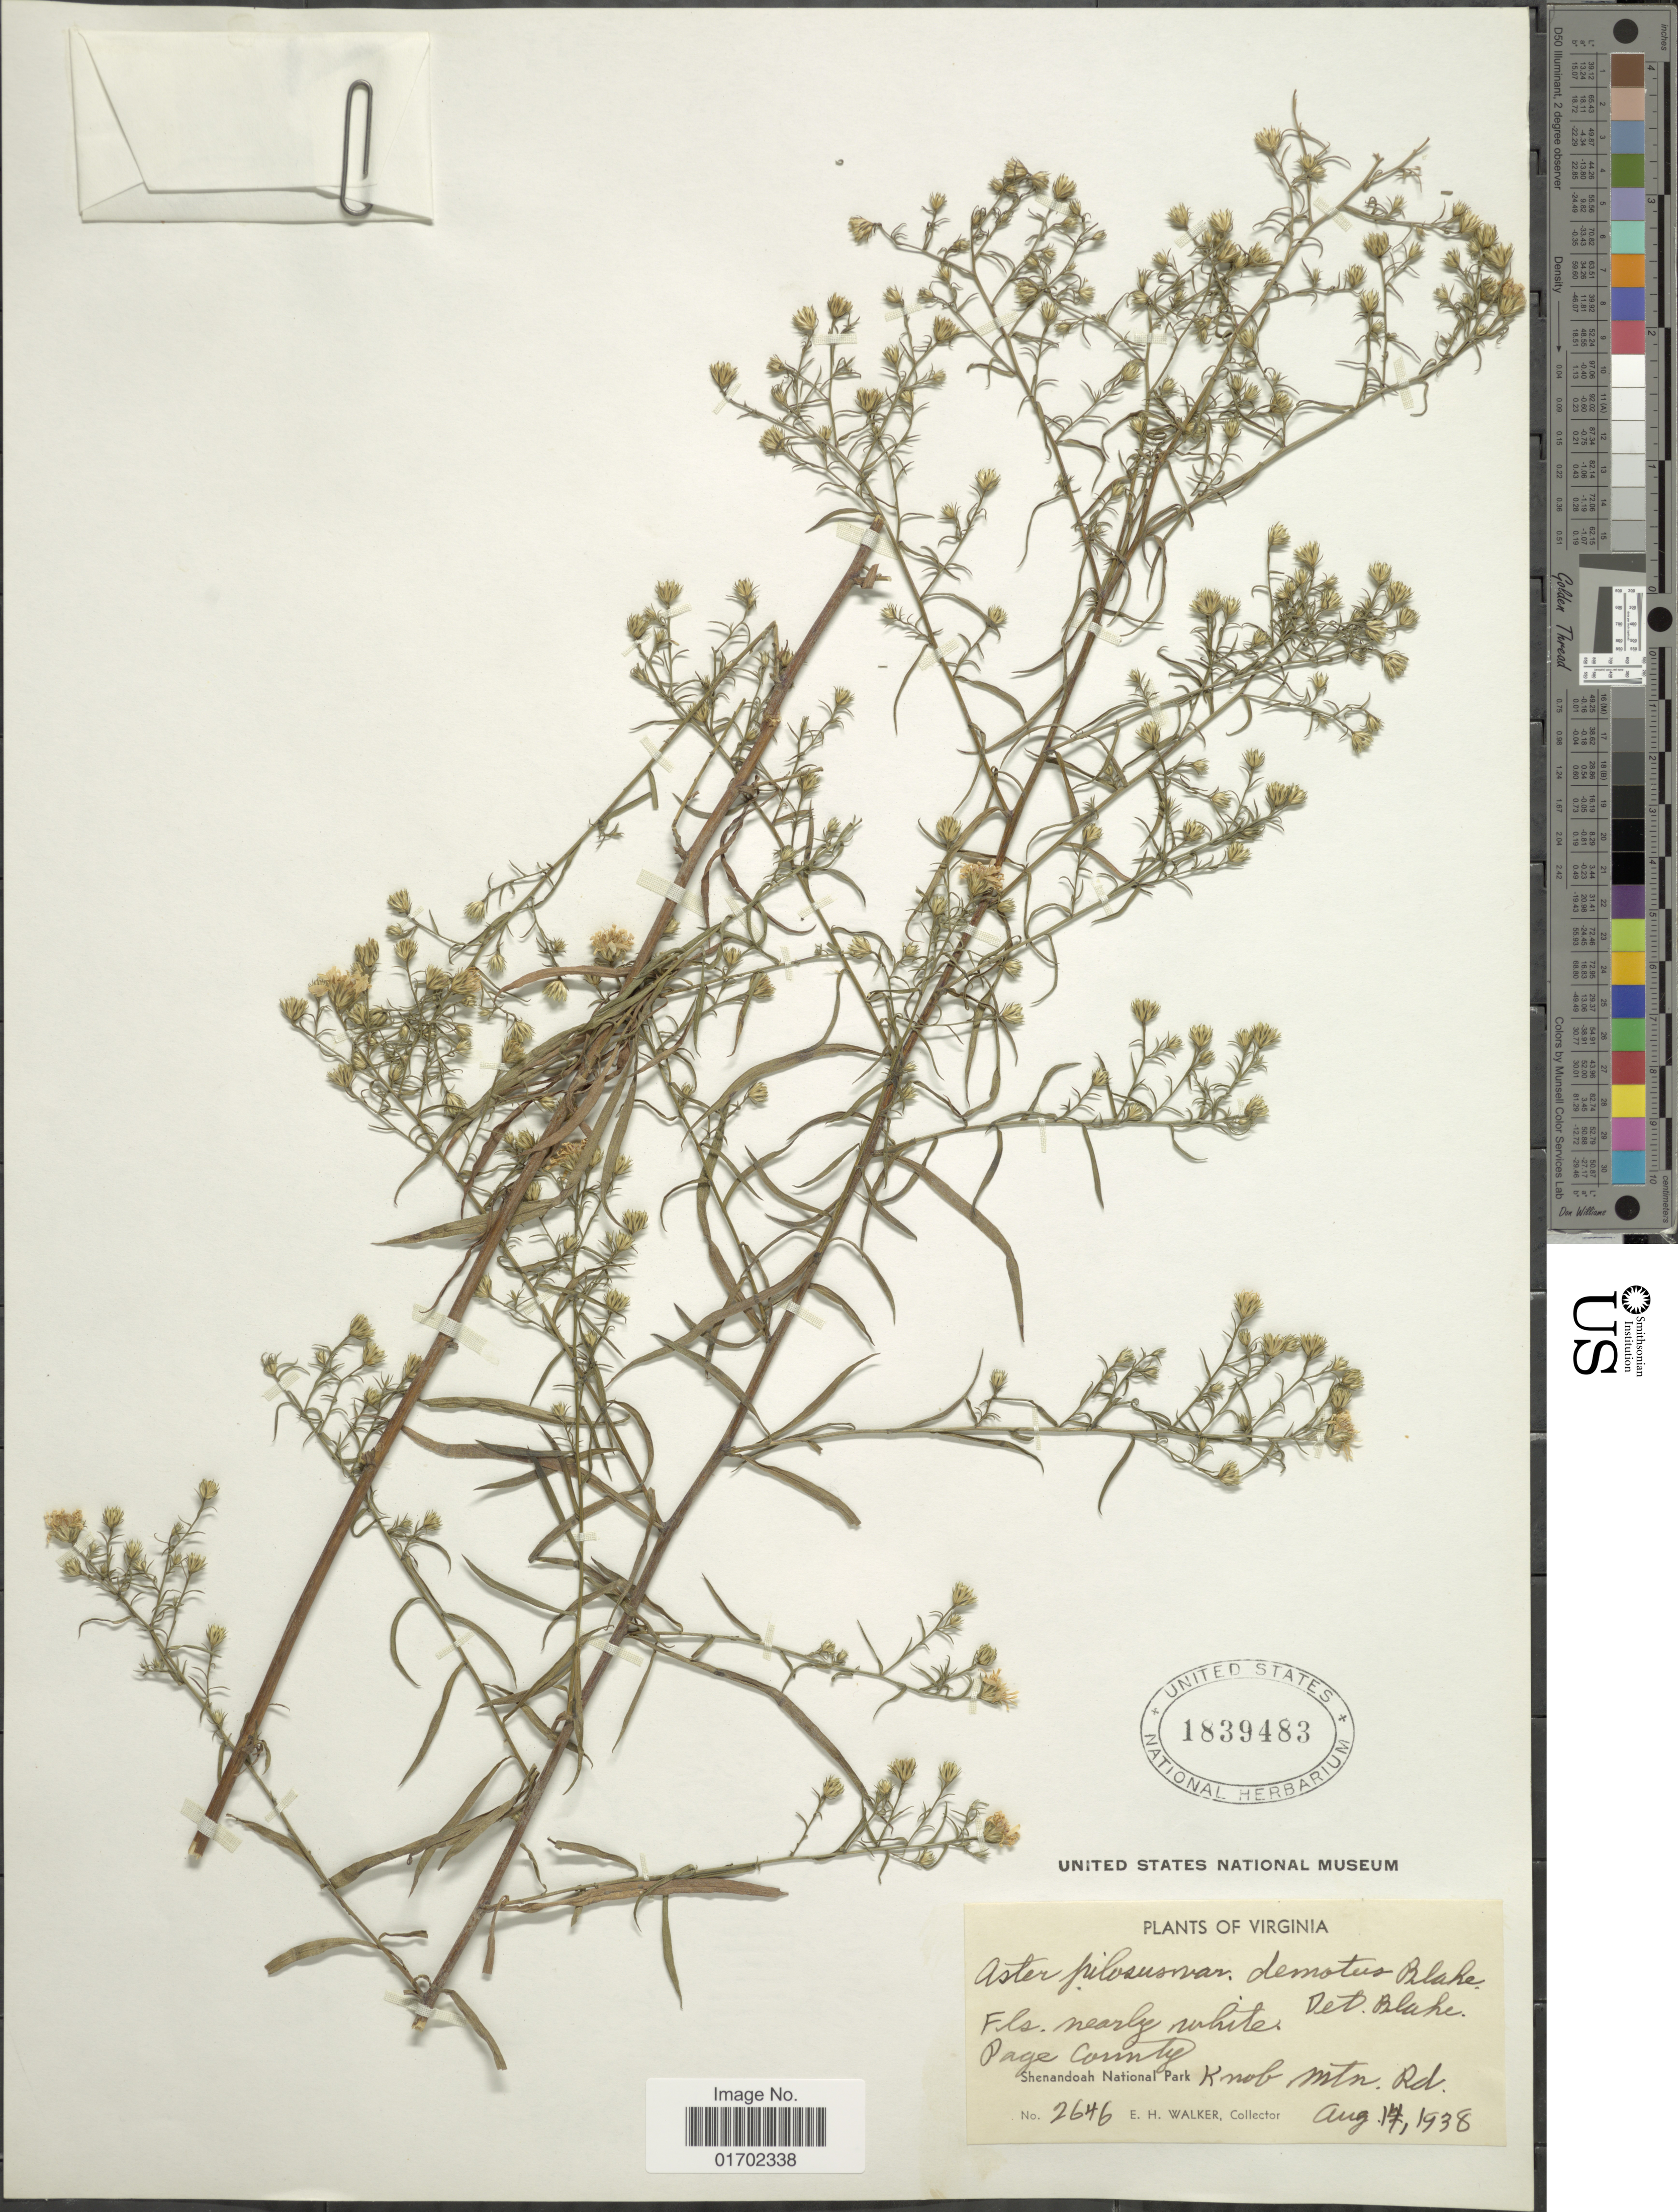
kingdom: Plantae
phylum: Tracheophyta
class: Magnoliopsida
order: Asterales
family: Asteraceae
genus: Symphyotrichum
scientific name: Symphyotrichum pilosum var. pilosum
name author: (Willd.) G.L. Nesom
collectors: E. H. Walker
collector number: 2646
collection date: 1938-08-17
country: United States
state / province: Virginia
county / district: Page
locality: Shenandoah National Park, Knob Mtn. Rd.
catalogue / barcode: US 1839483